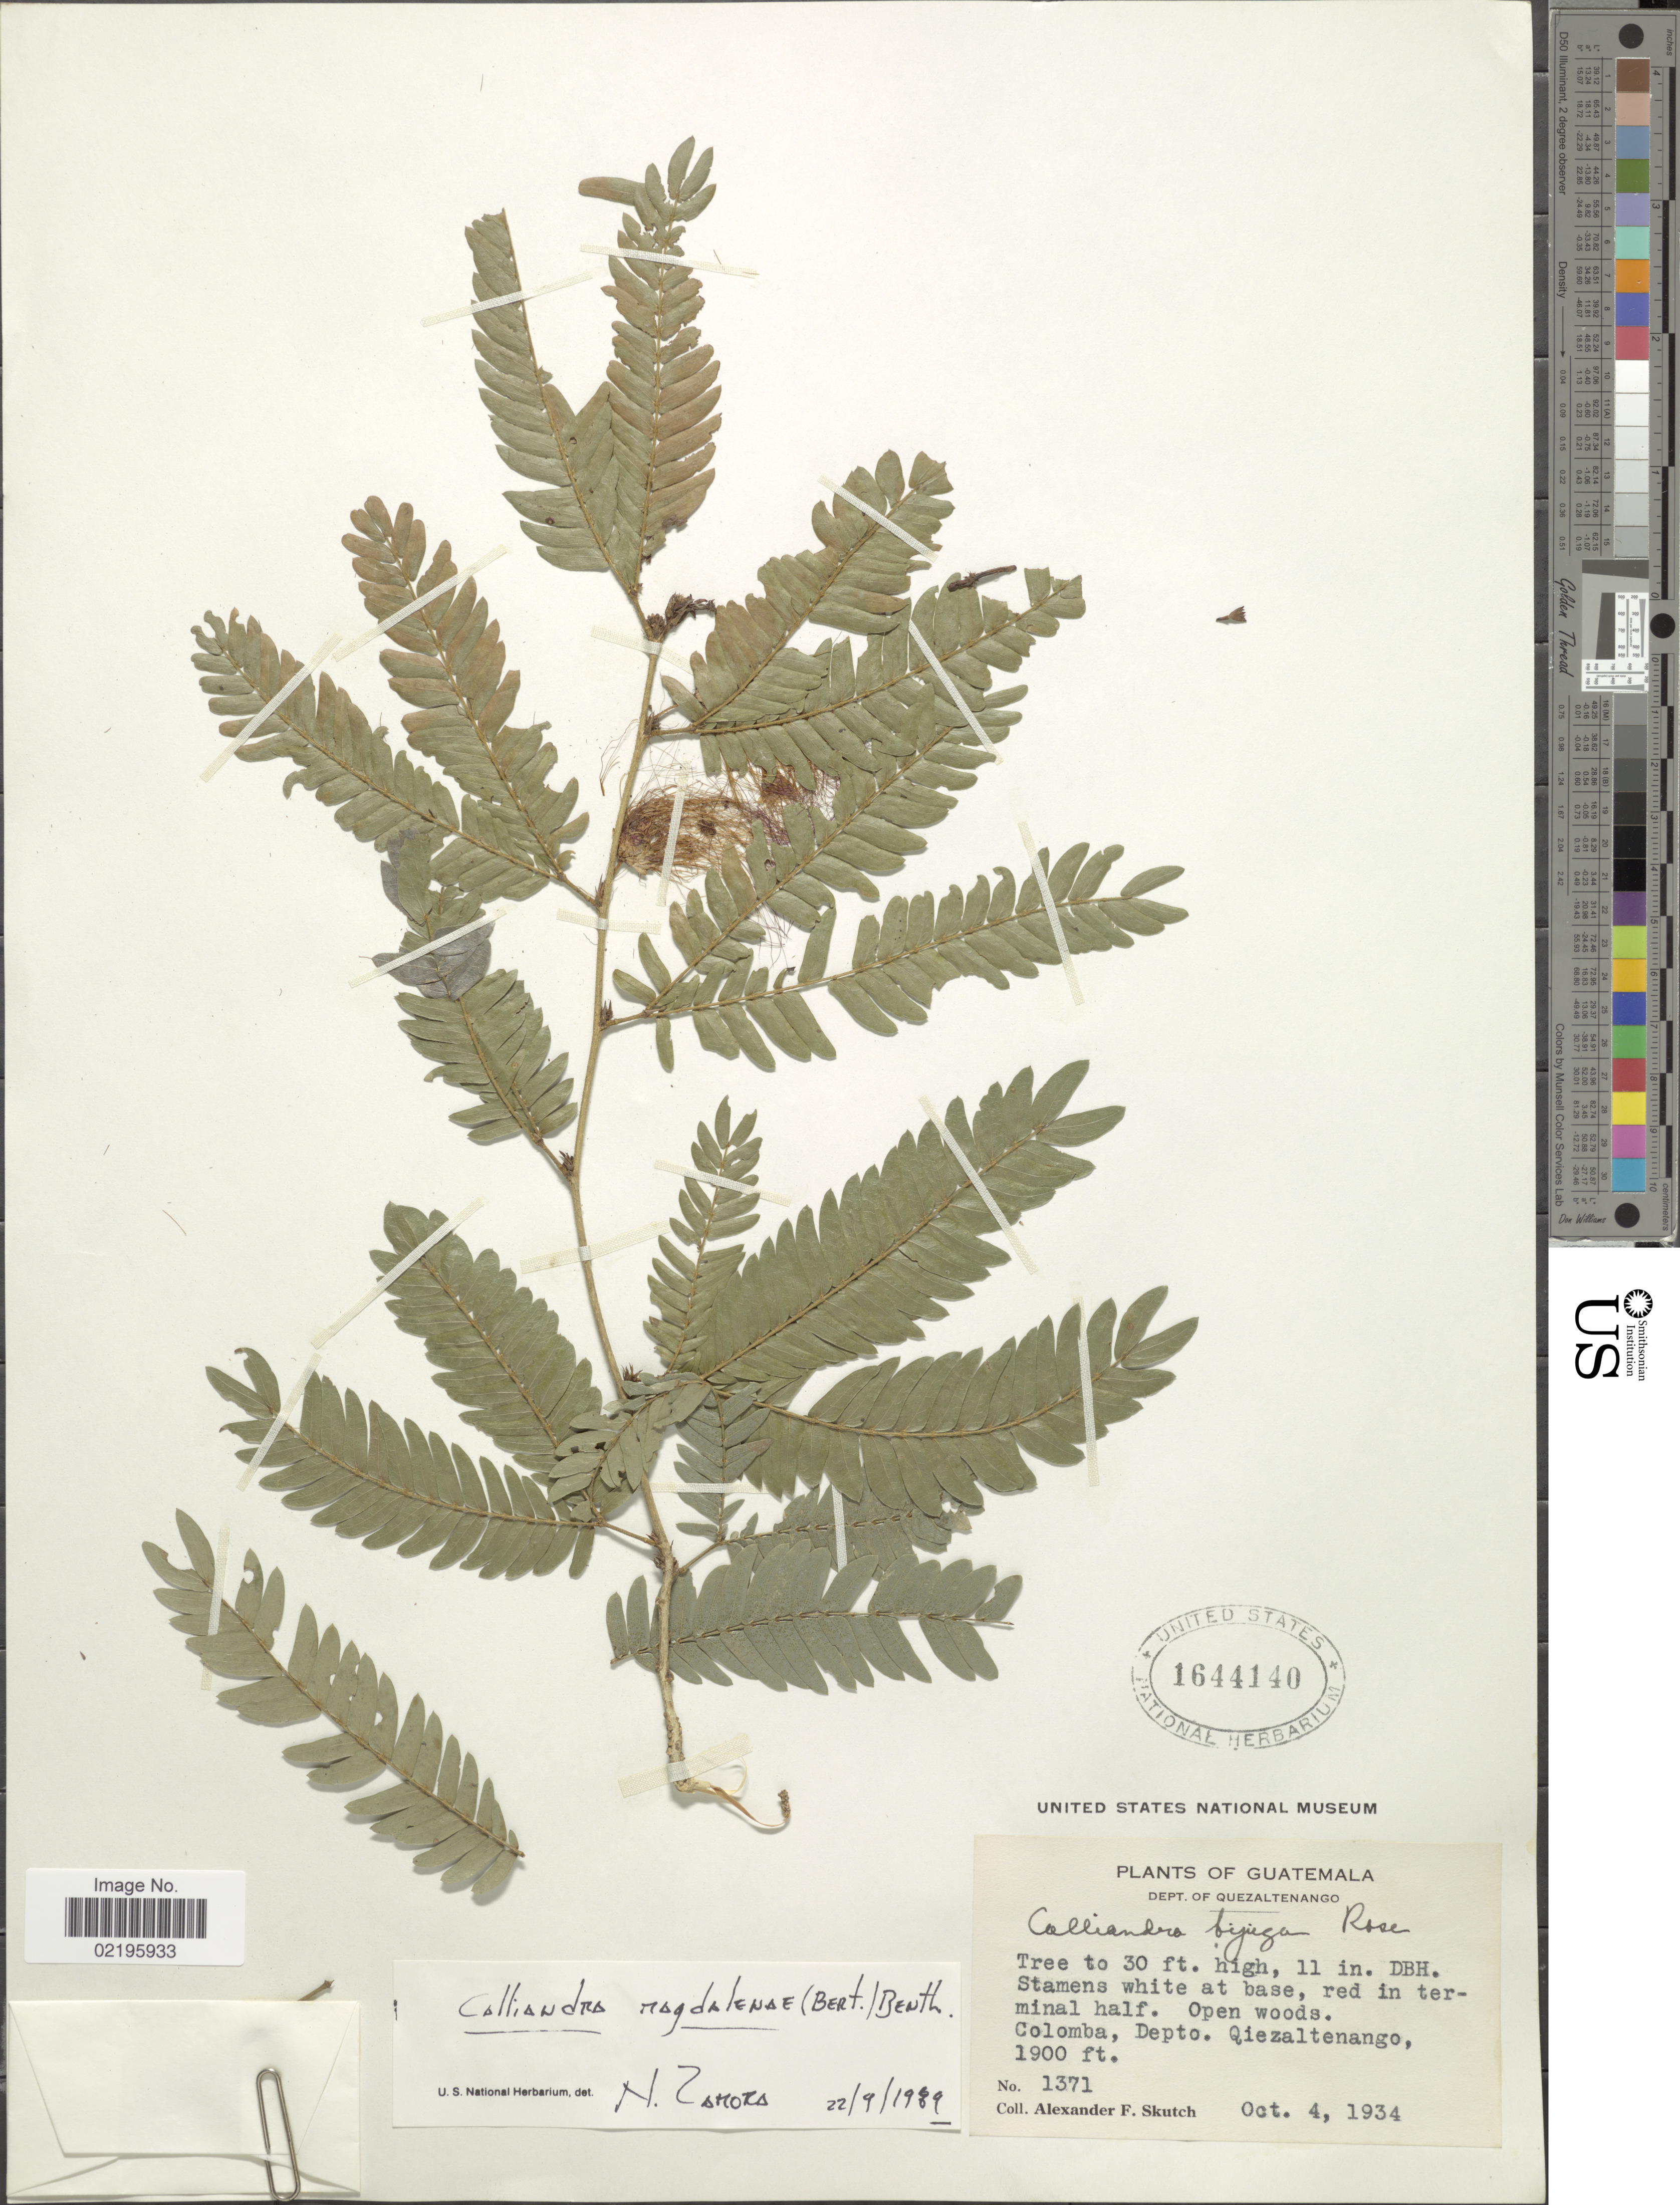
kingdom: Plantae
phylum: Tracheophyta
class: Magnoliopsida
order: Fabales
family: Fabaceae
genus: Calliandra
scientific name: Calliandra magdalenae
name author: (Bertero ex DC.) Benth.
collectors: A. F. Skutch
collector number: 1371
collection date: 1934-10-04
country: Guatemala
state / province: Quetzaltenango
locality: Colomba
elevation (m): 579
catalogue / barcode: US 1644140